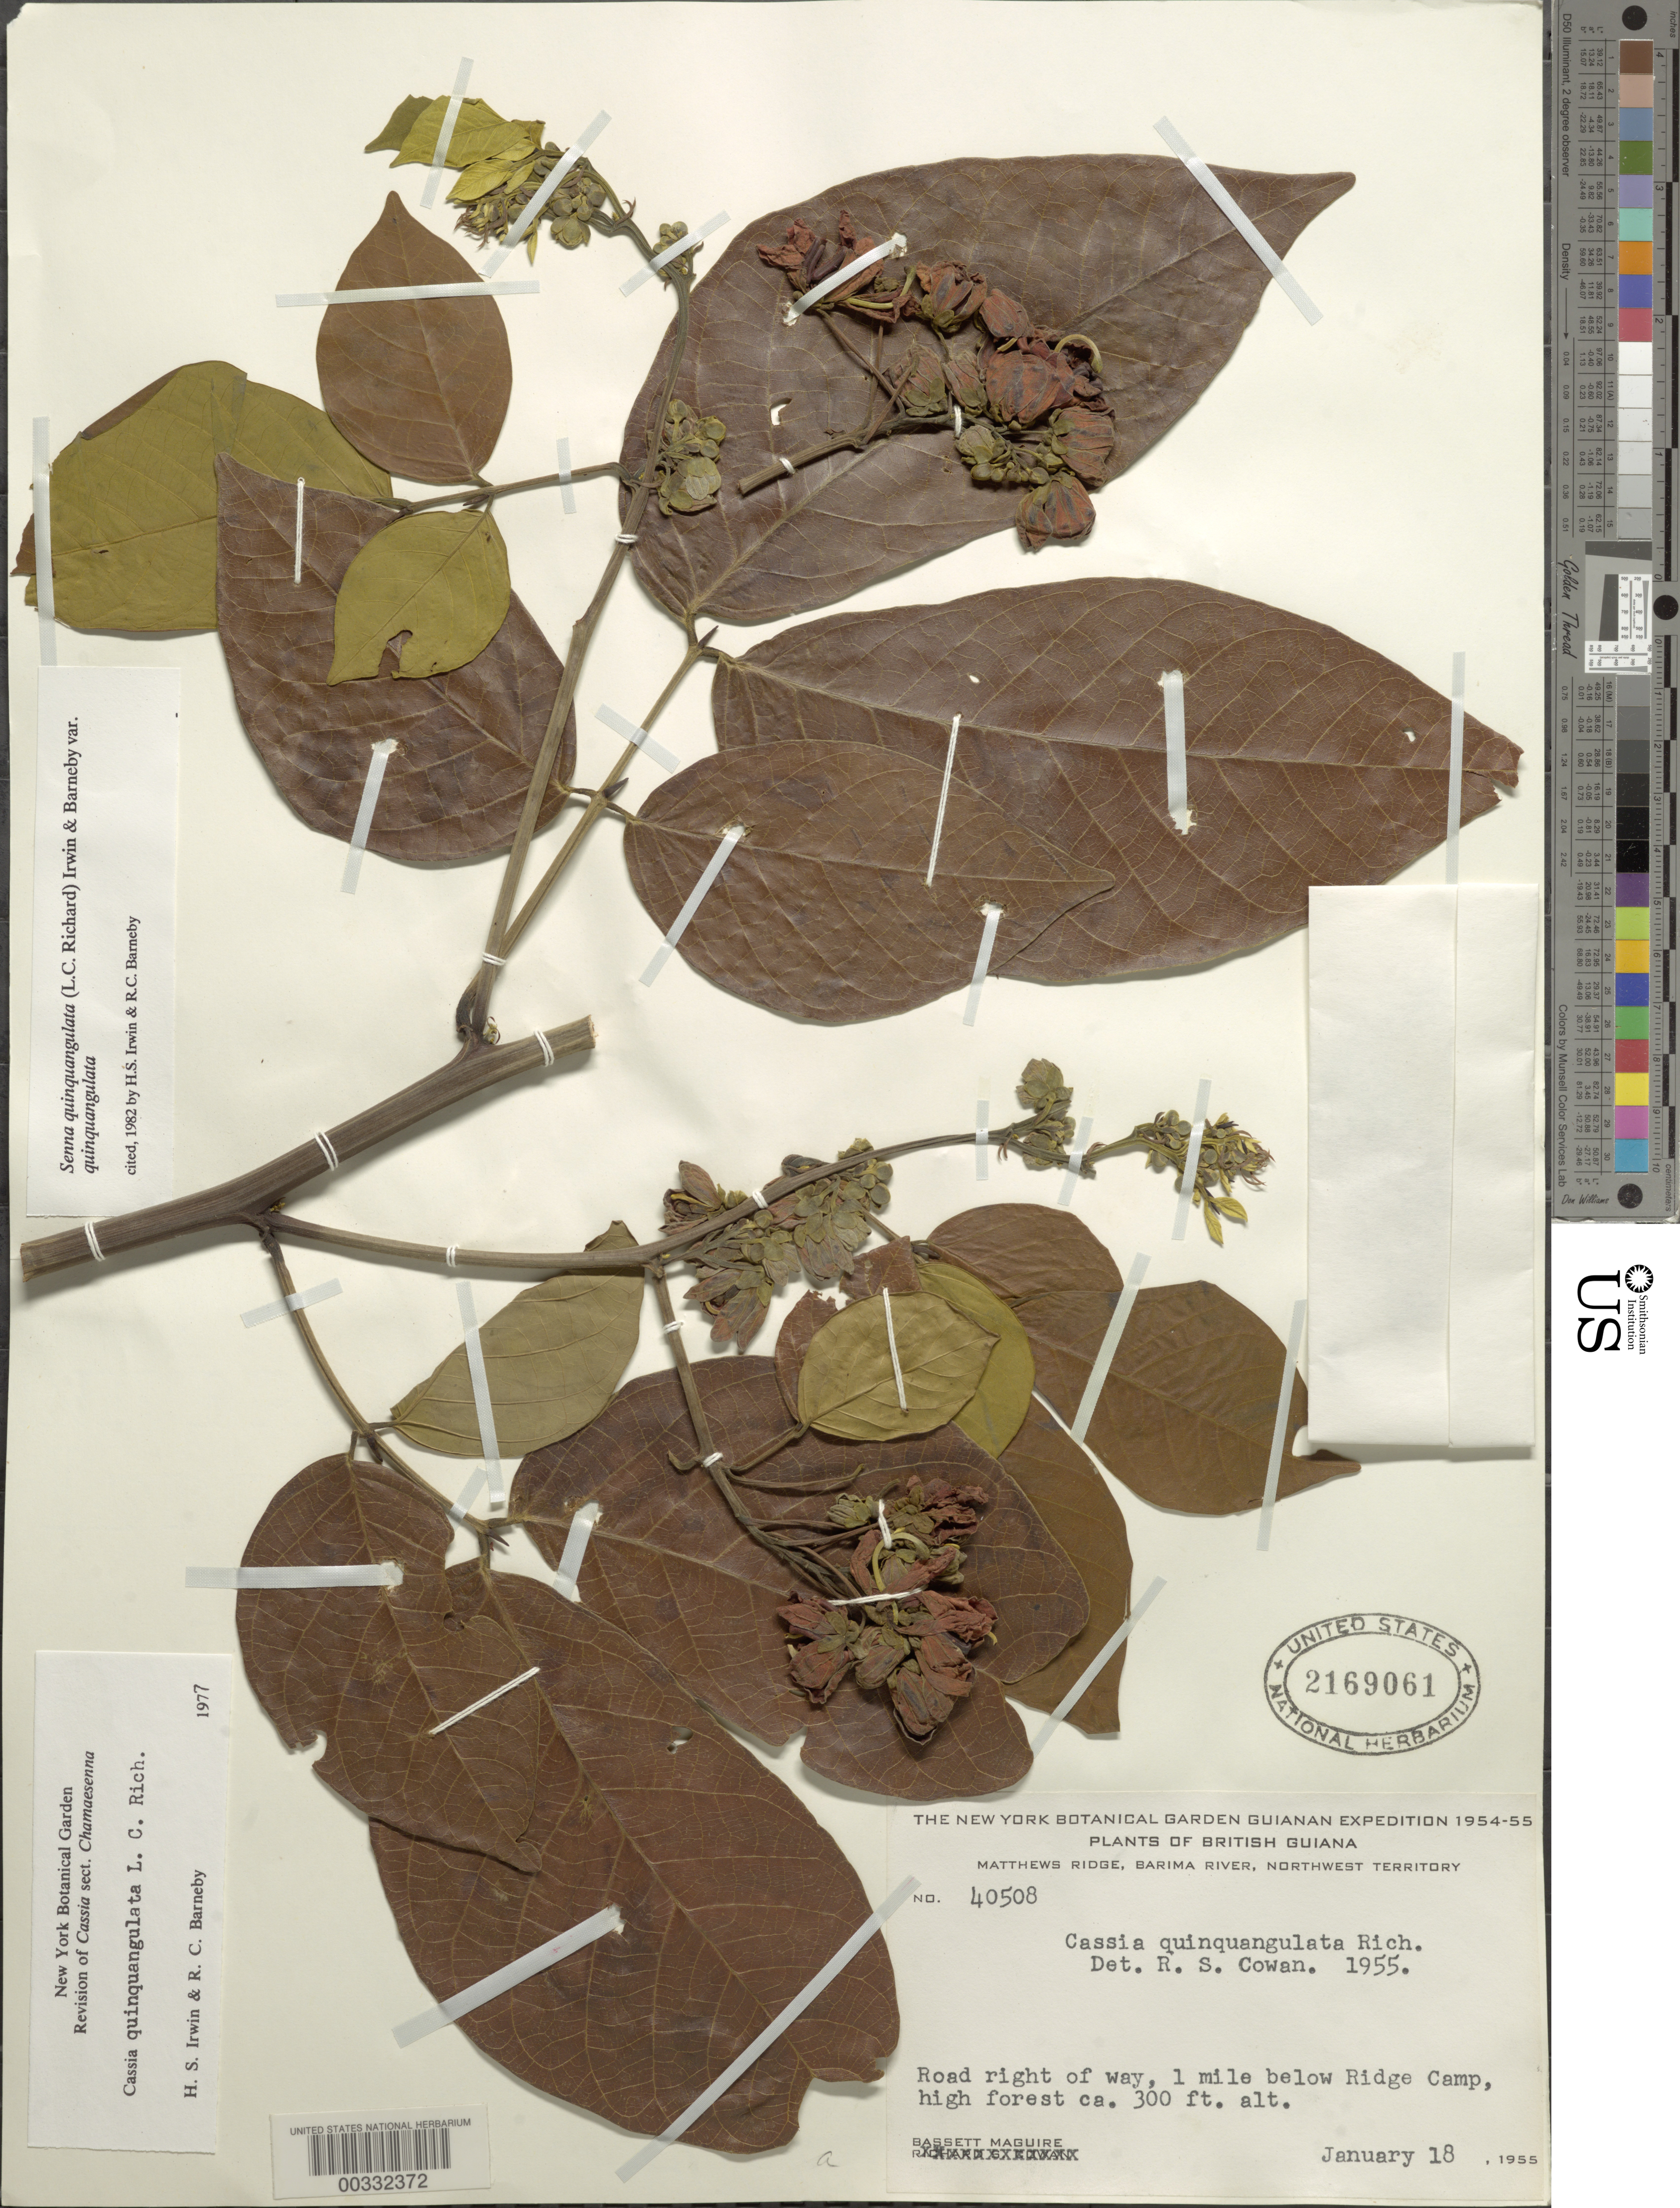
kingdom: Plantae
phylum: Tracheophyta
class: Magnoliopsida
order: Fabales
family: Fabaceae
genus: Senna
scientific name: Senna quinquangulata var. quinquangulata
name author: H.S. Irwin & Barneby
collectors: B. Maguire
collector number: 40508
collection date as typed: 18 Jan 1955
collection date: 1955-01-18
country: Guyana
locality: Mathews ridge, barima river, northwest territory; road right of way, 1 mi below ridge camp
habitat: High forest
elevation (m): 300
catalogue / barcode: US 2169061